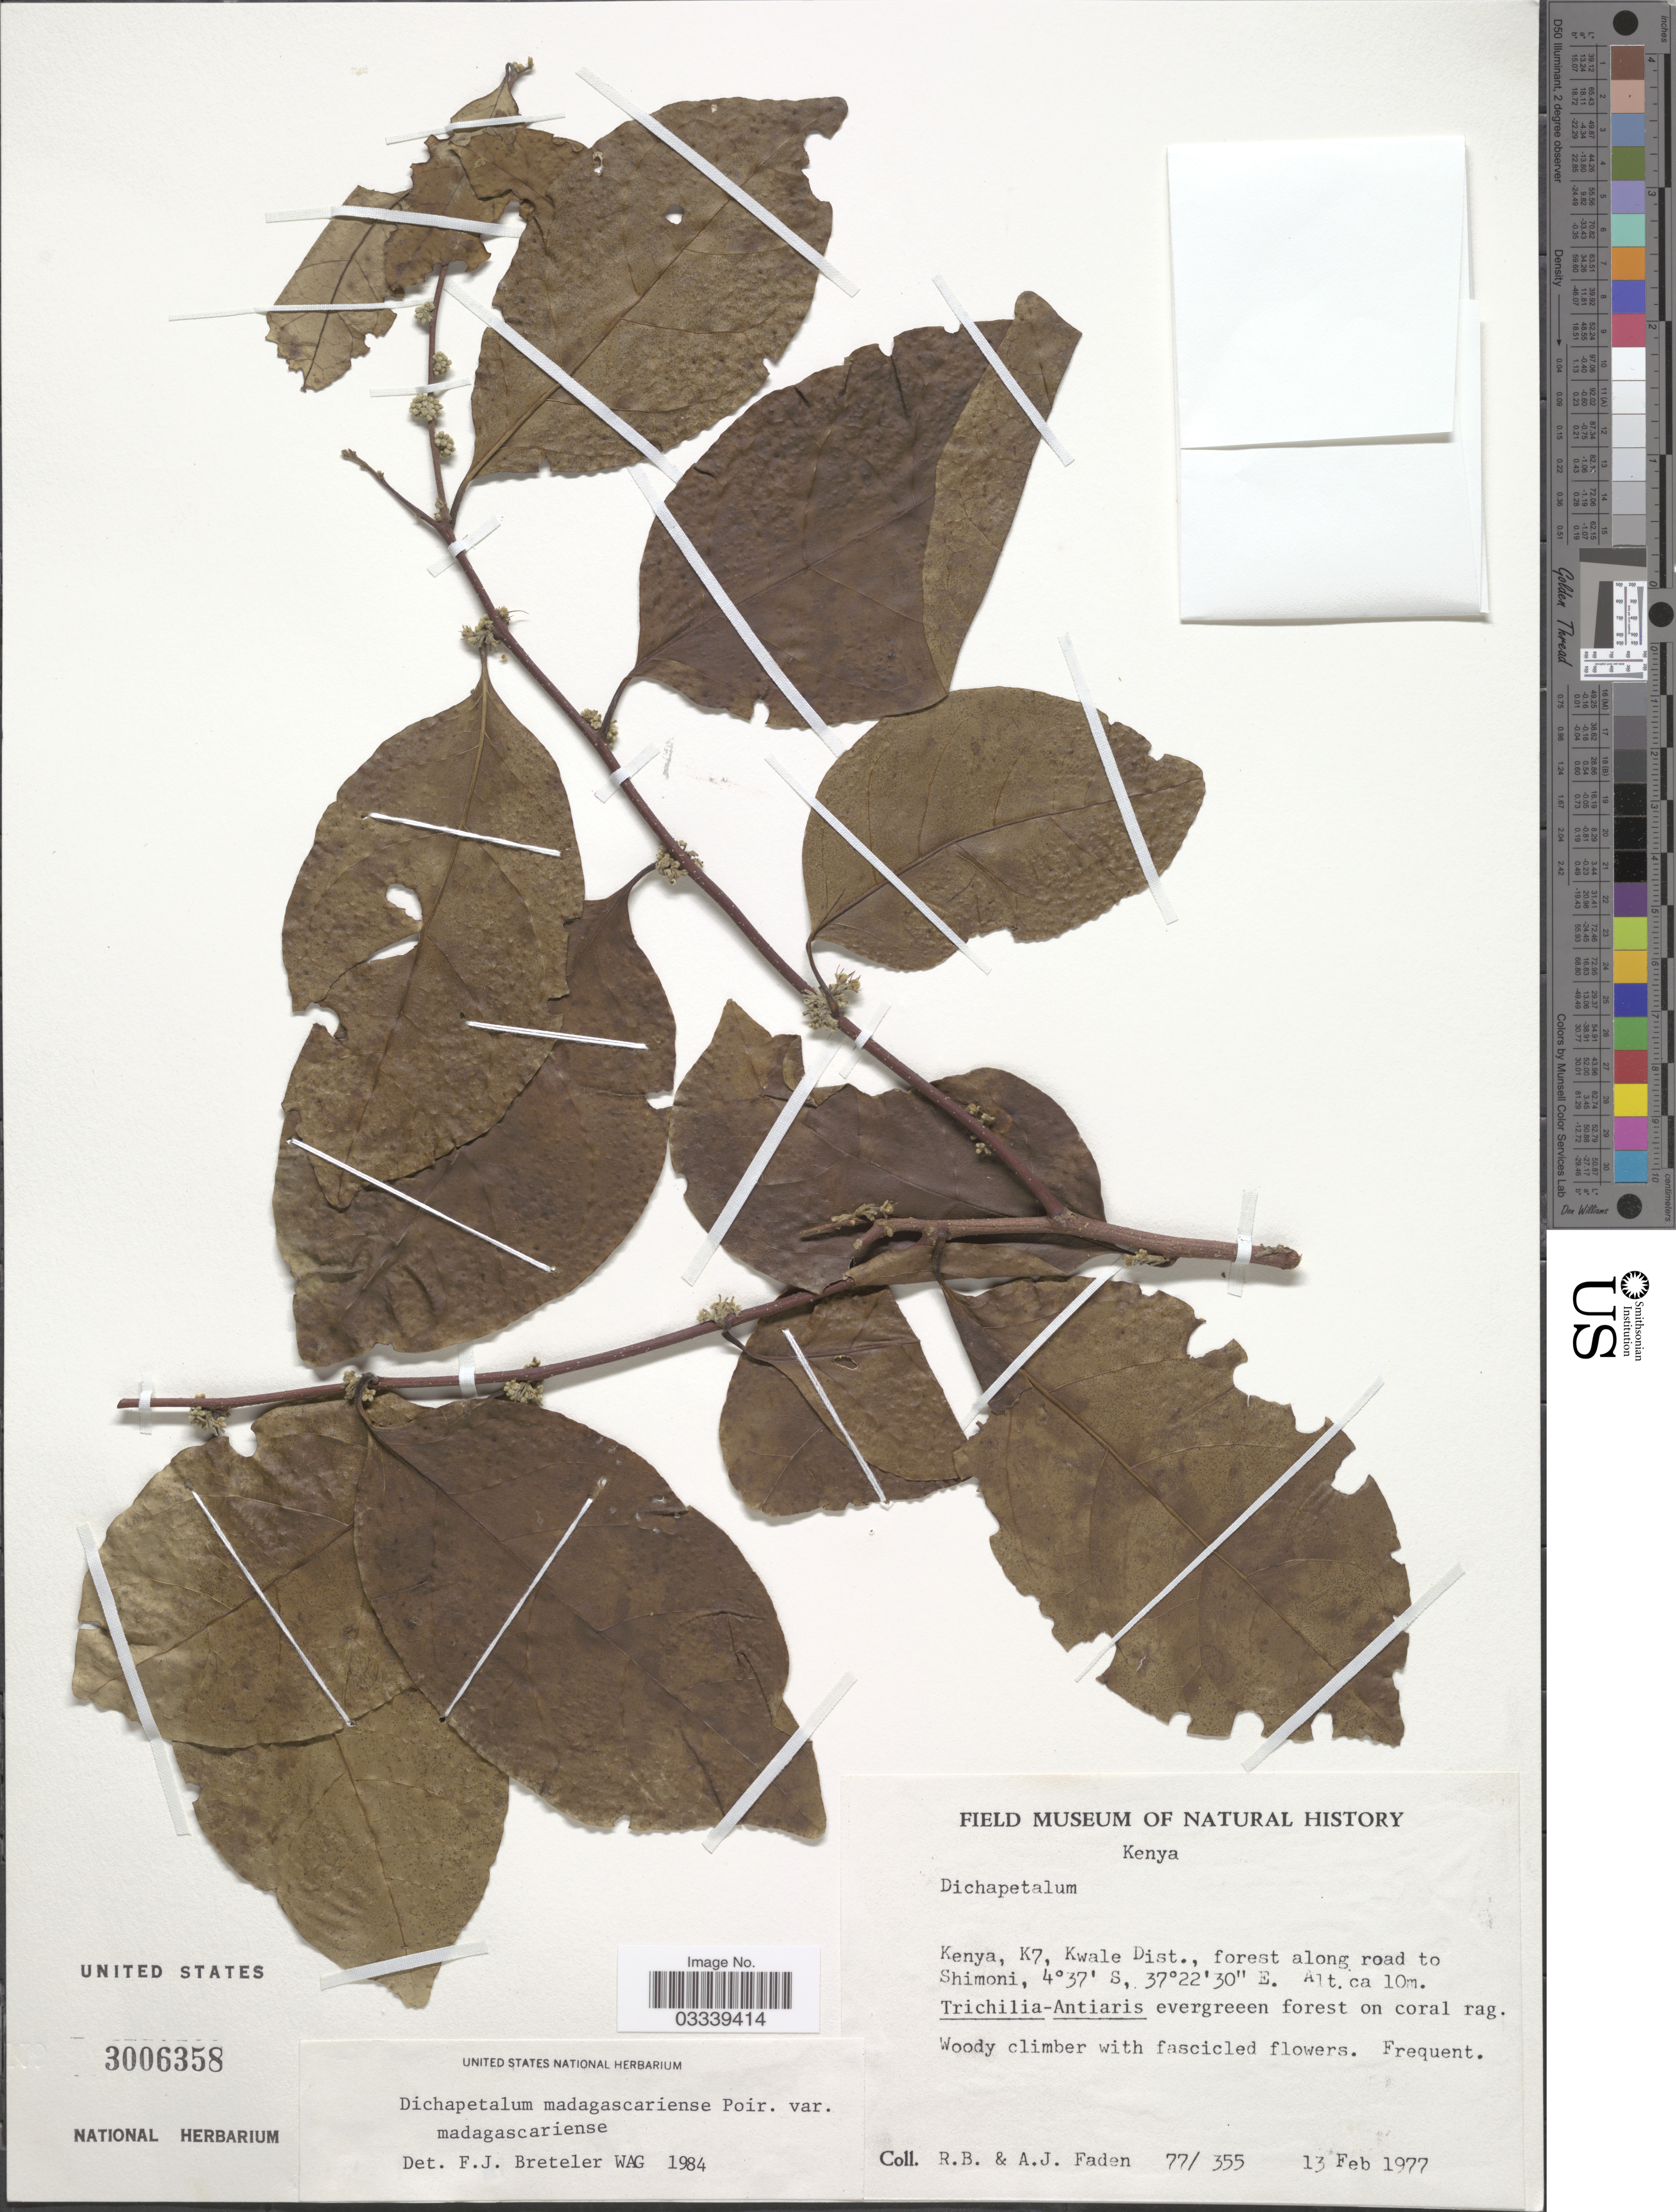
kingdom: Plantae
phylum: Tracheophyta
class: Magnoliopsida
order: Malpighiales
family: Dichapetalaceae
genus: Dichapetalum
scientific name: Dichapetalum madagascariense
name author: Poir.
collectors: R. B. Faden & A. J. Faden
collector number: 77/355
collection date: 1977-02-13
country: Kenya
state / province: Kwale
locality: K7, Kwale Dist., forest along road to Shimoni.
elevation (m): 10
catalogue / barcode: US 3006358